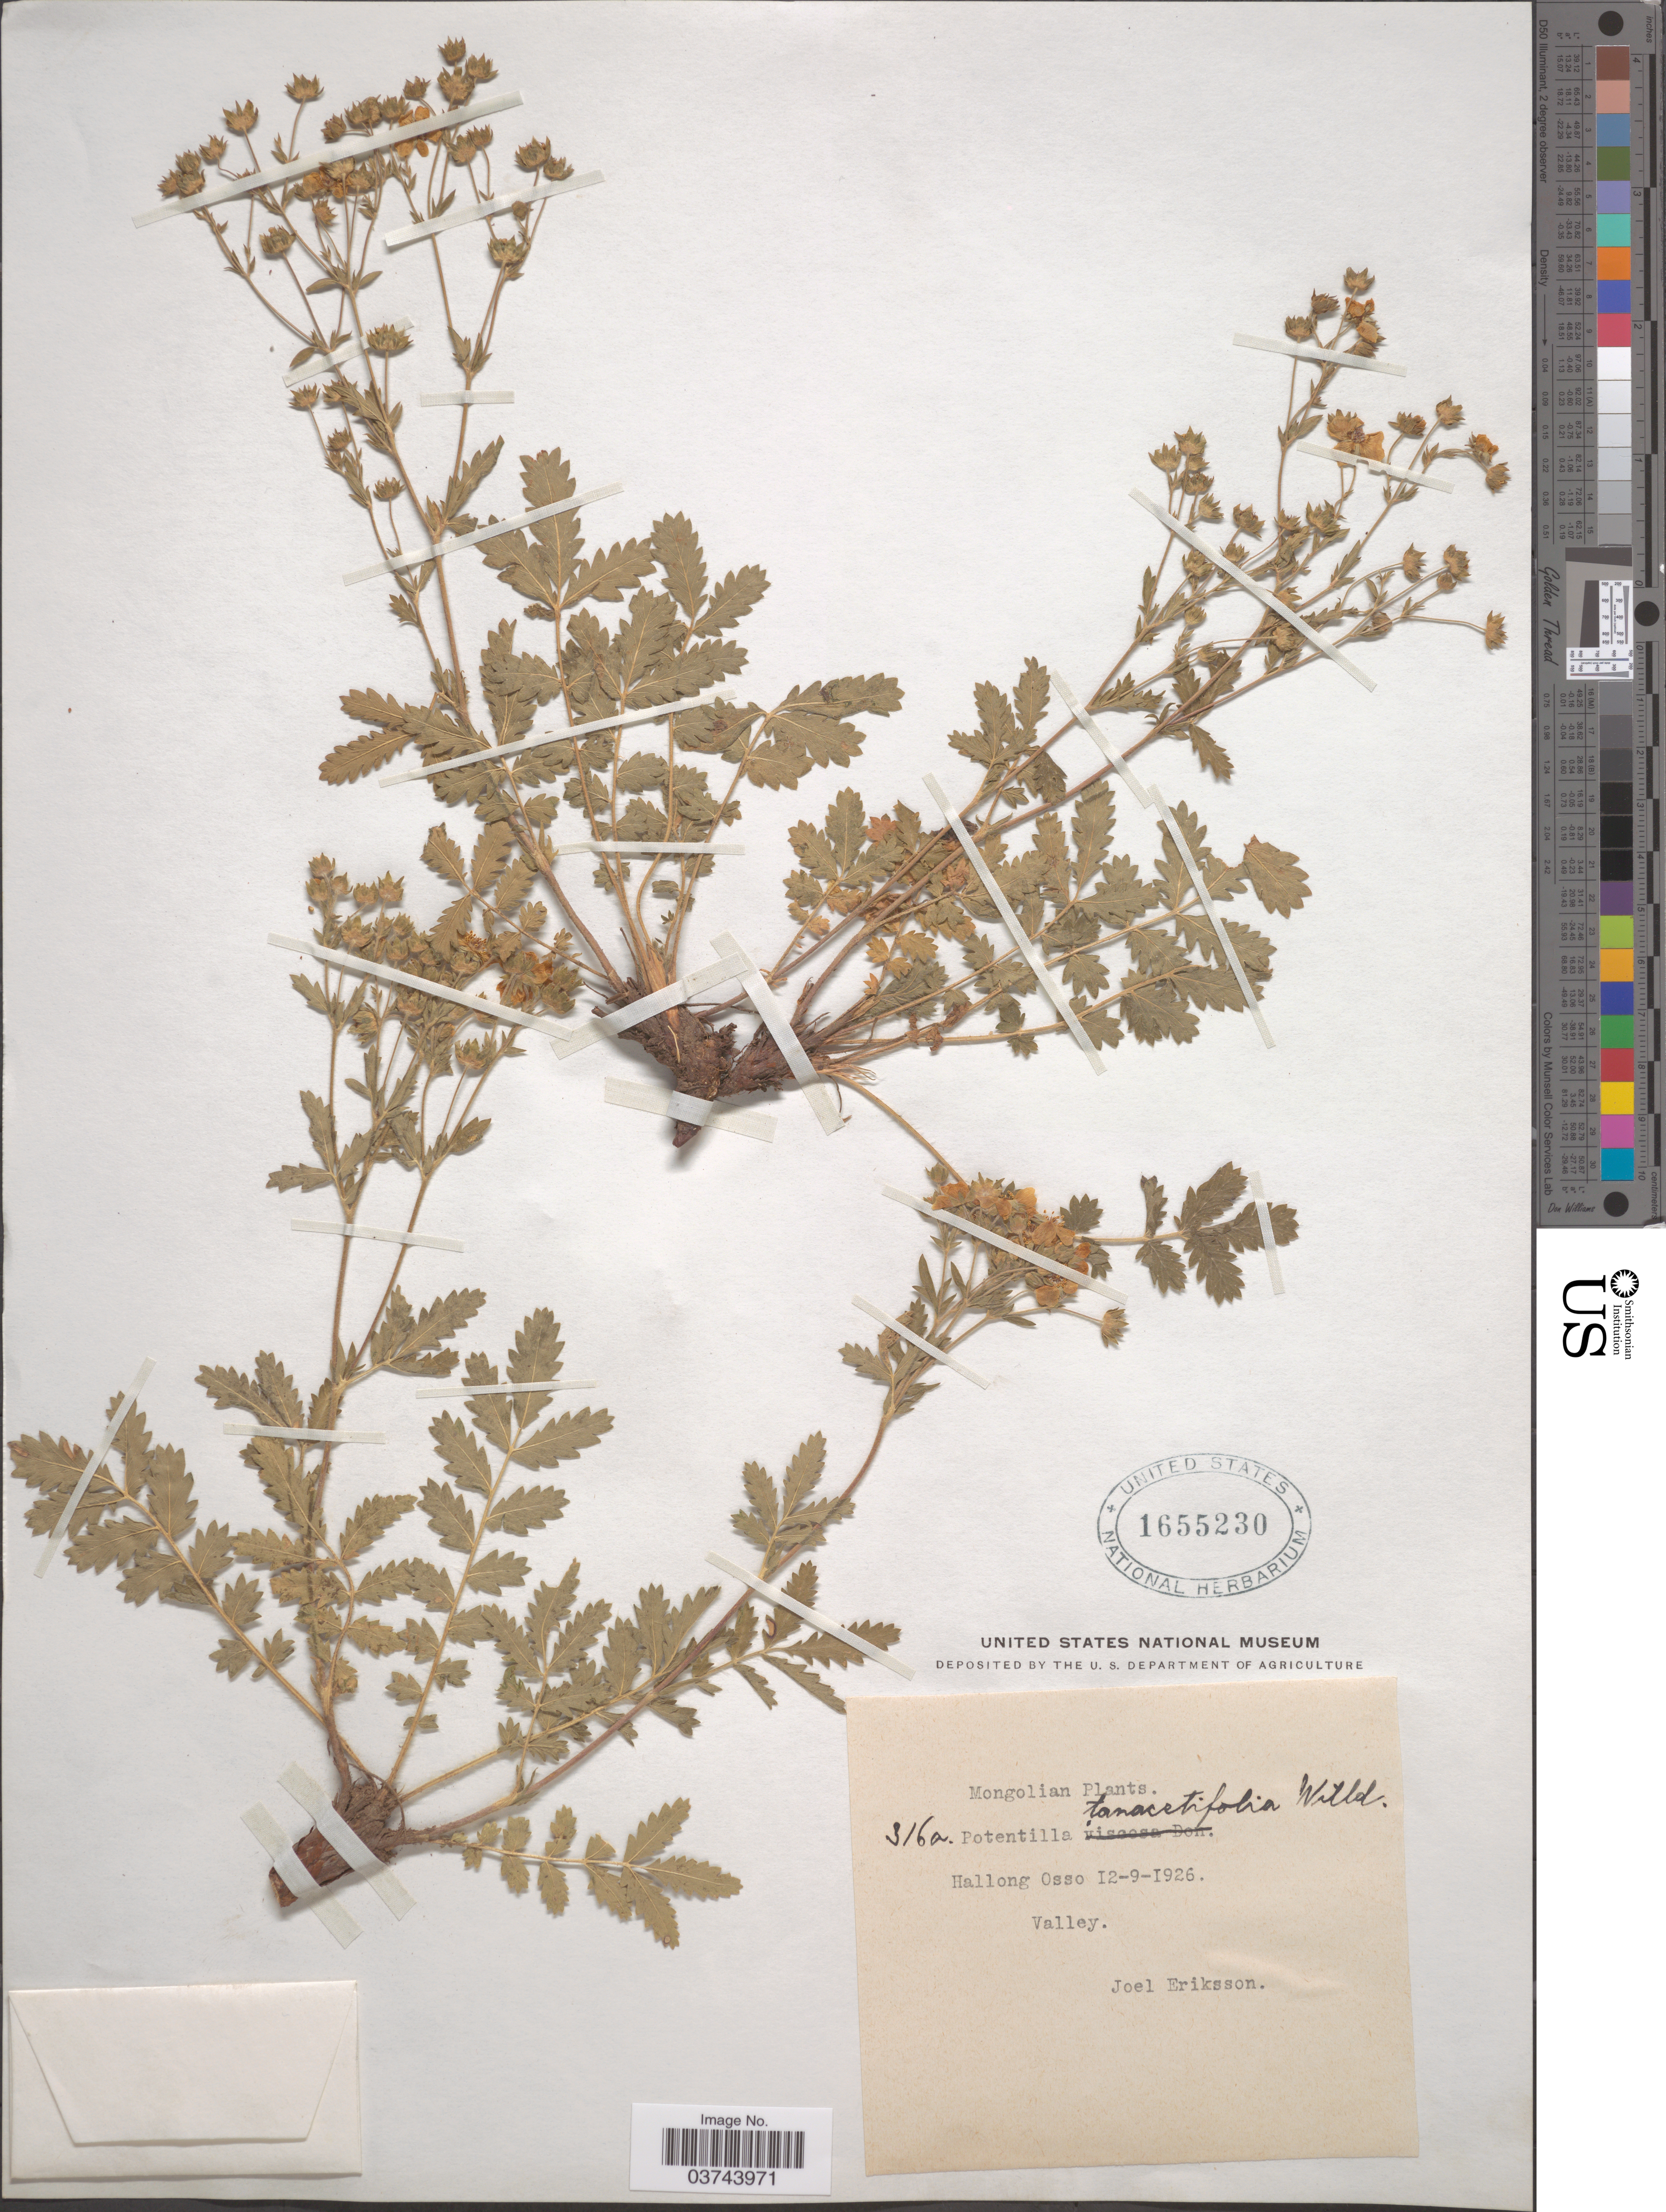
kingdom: Plantae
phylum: Tracheophyta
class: Magnoliopsida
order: Rosales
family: Rosaceae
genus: Potentilla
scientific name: Potentilla tanacetifolia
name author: Schur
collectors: J. Eriksson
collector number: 316a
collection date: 1926-09-12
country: Mongolia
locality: Hallong Osso Valley.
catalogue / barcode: US 1655230